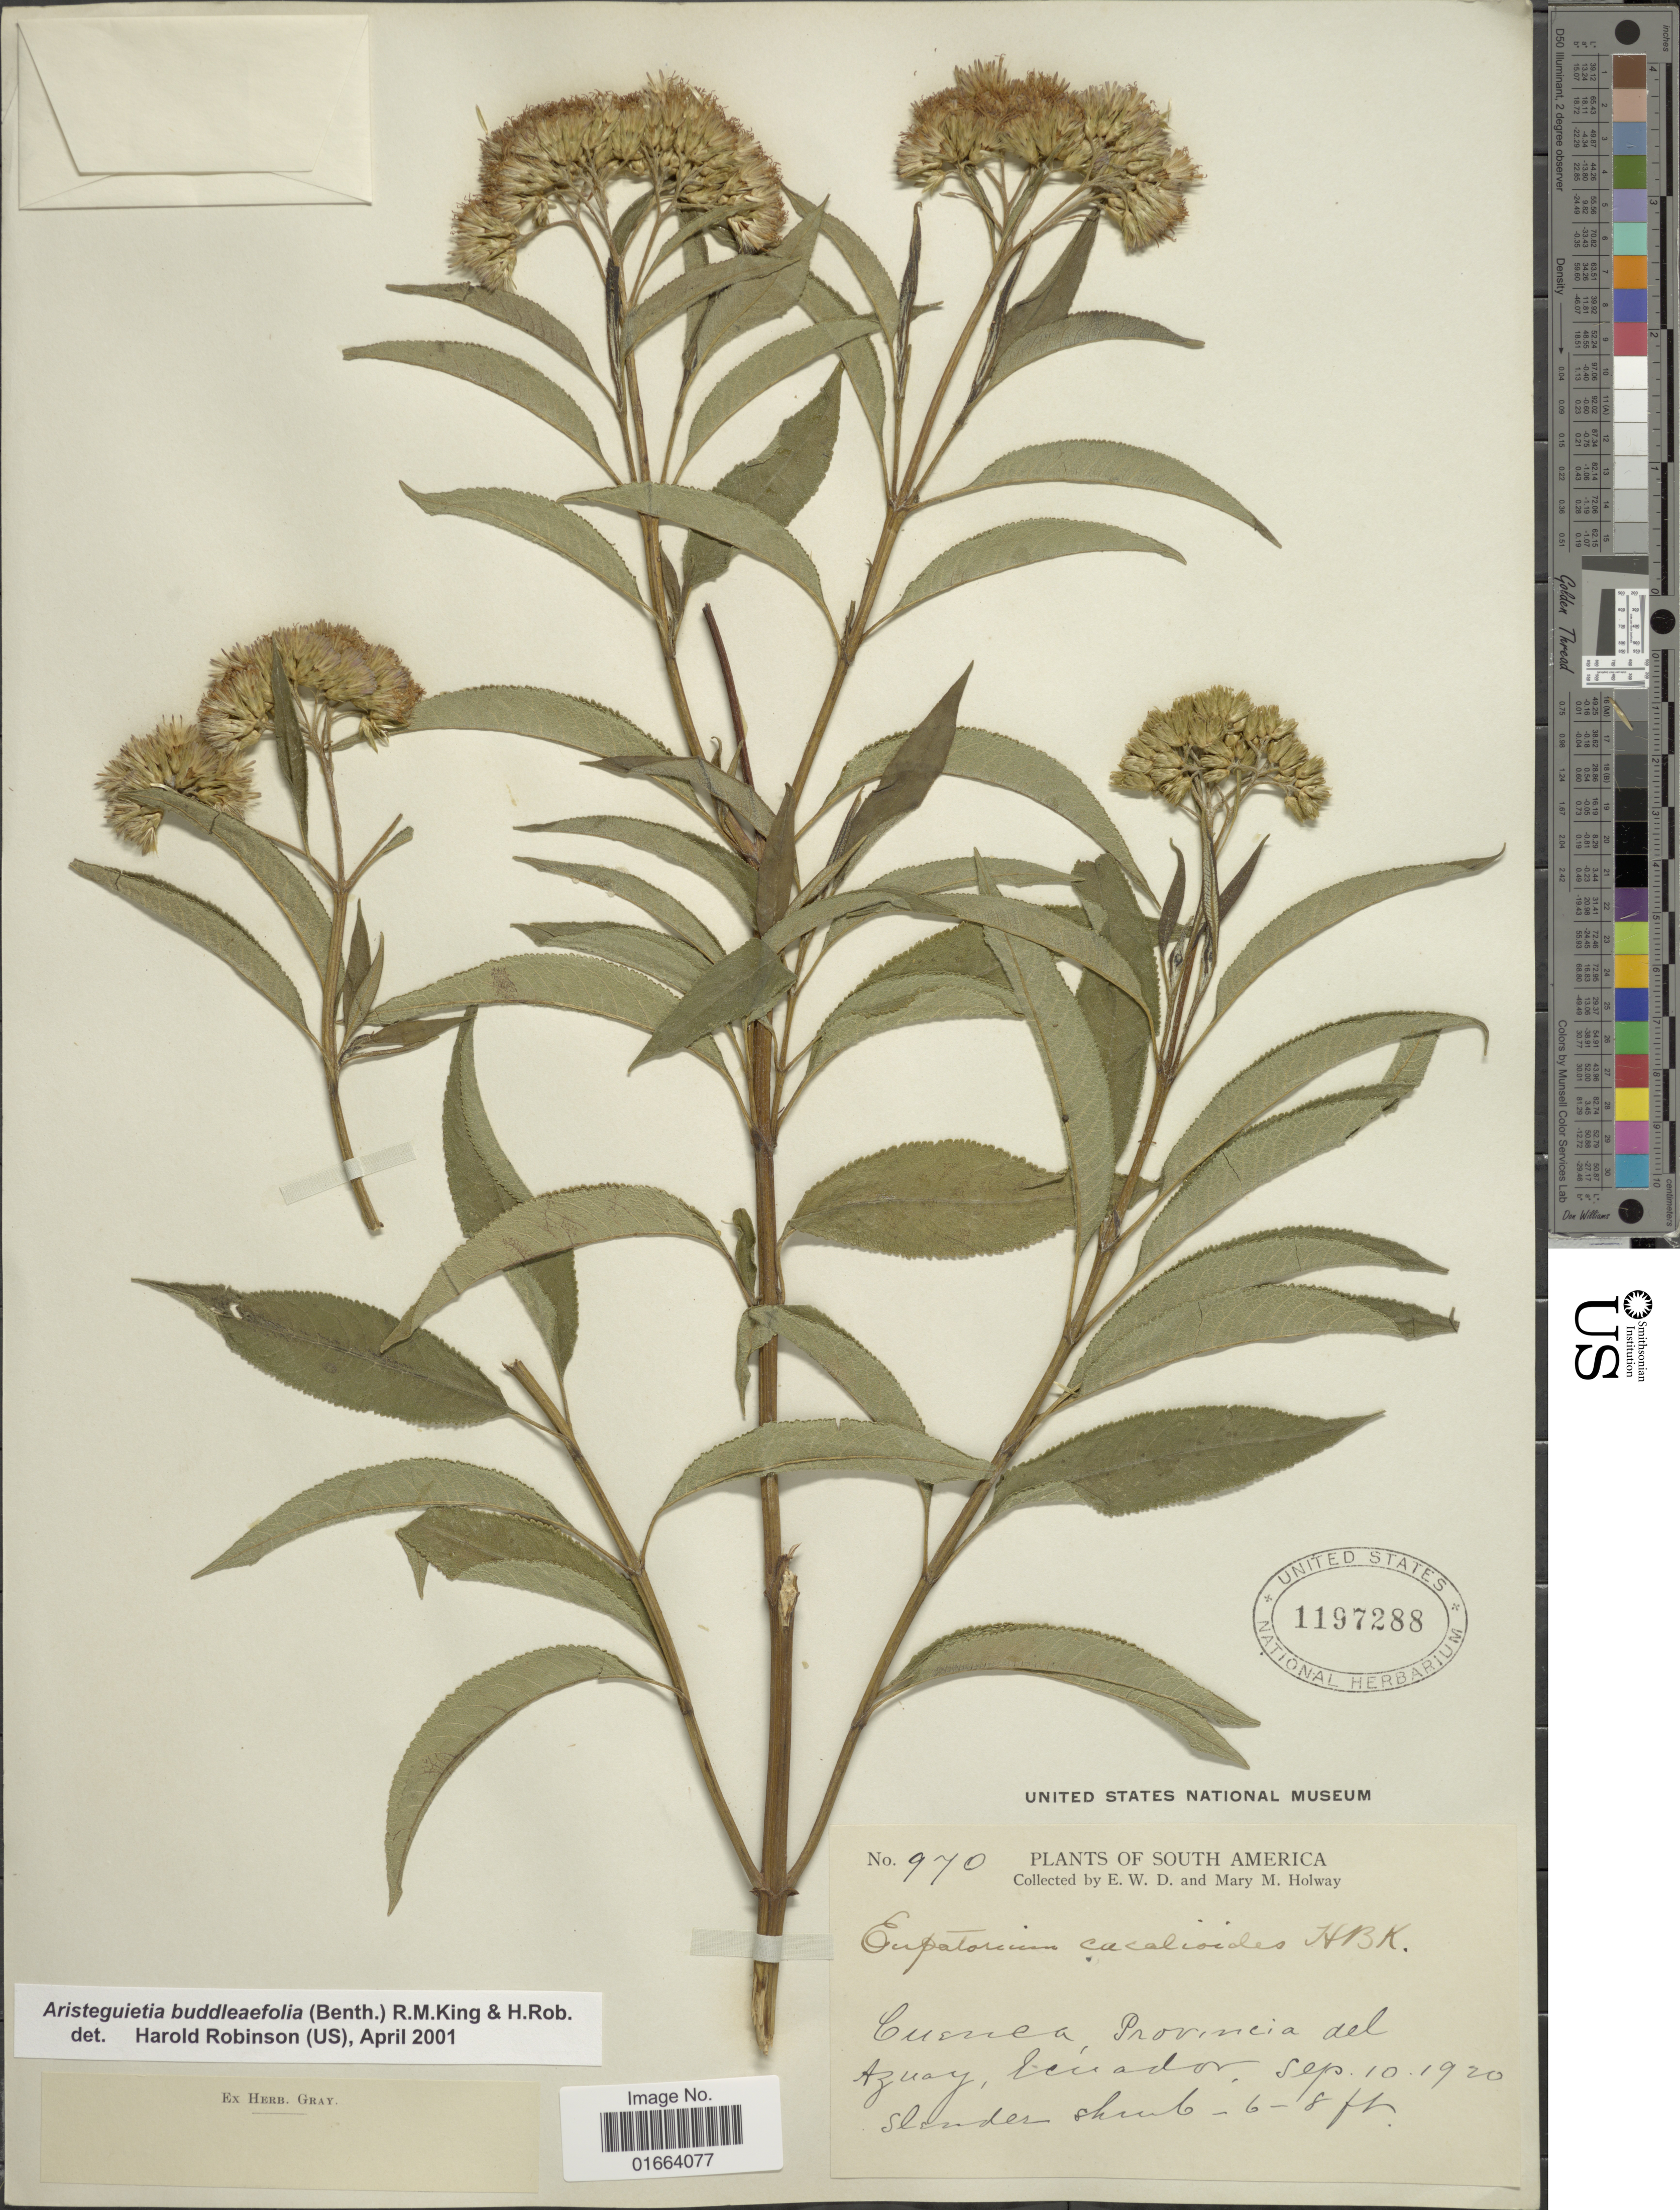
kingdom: Plantae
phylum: Tracheophyta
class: Magnoliopsida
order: Asterales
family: Asteraceae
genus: Aristeguietia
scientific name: Aristeguietia buddleaefolia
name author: (Benth.) R.M. King & H. Rob.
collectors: E. W. D. Holway & M. M. Holway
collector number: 970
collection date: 1920-09-10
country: Ecuador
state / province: Azuay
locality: Cuenca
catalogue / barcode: US 1197288